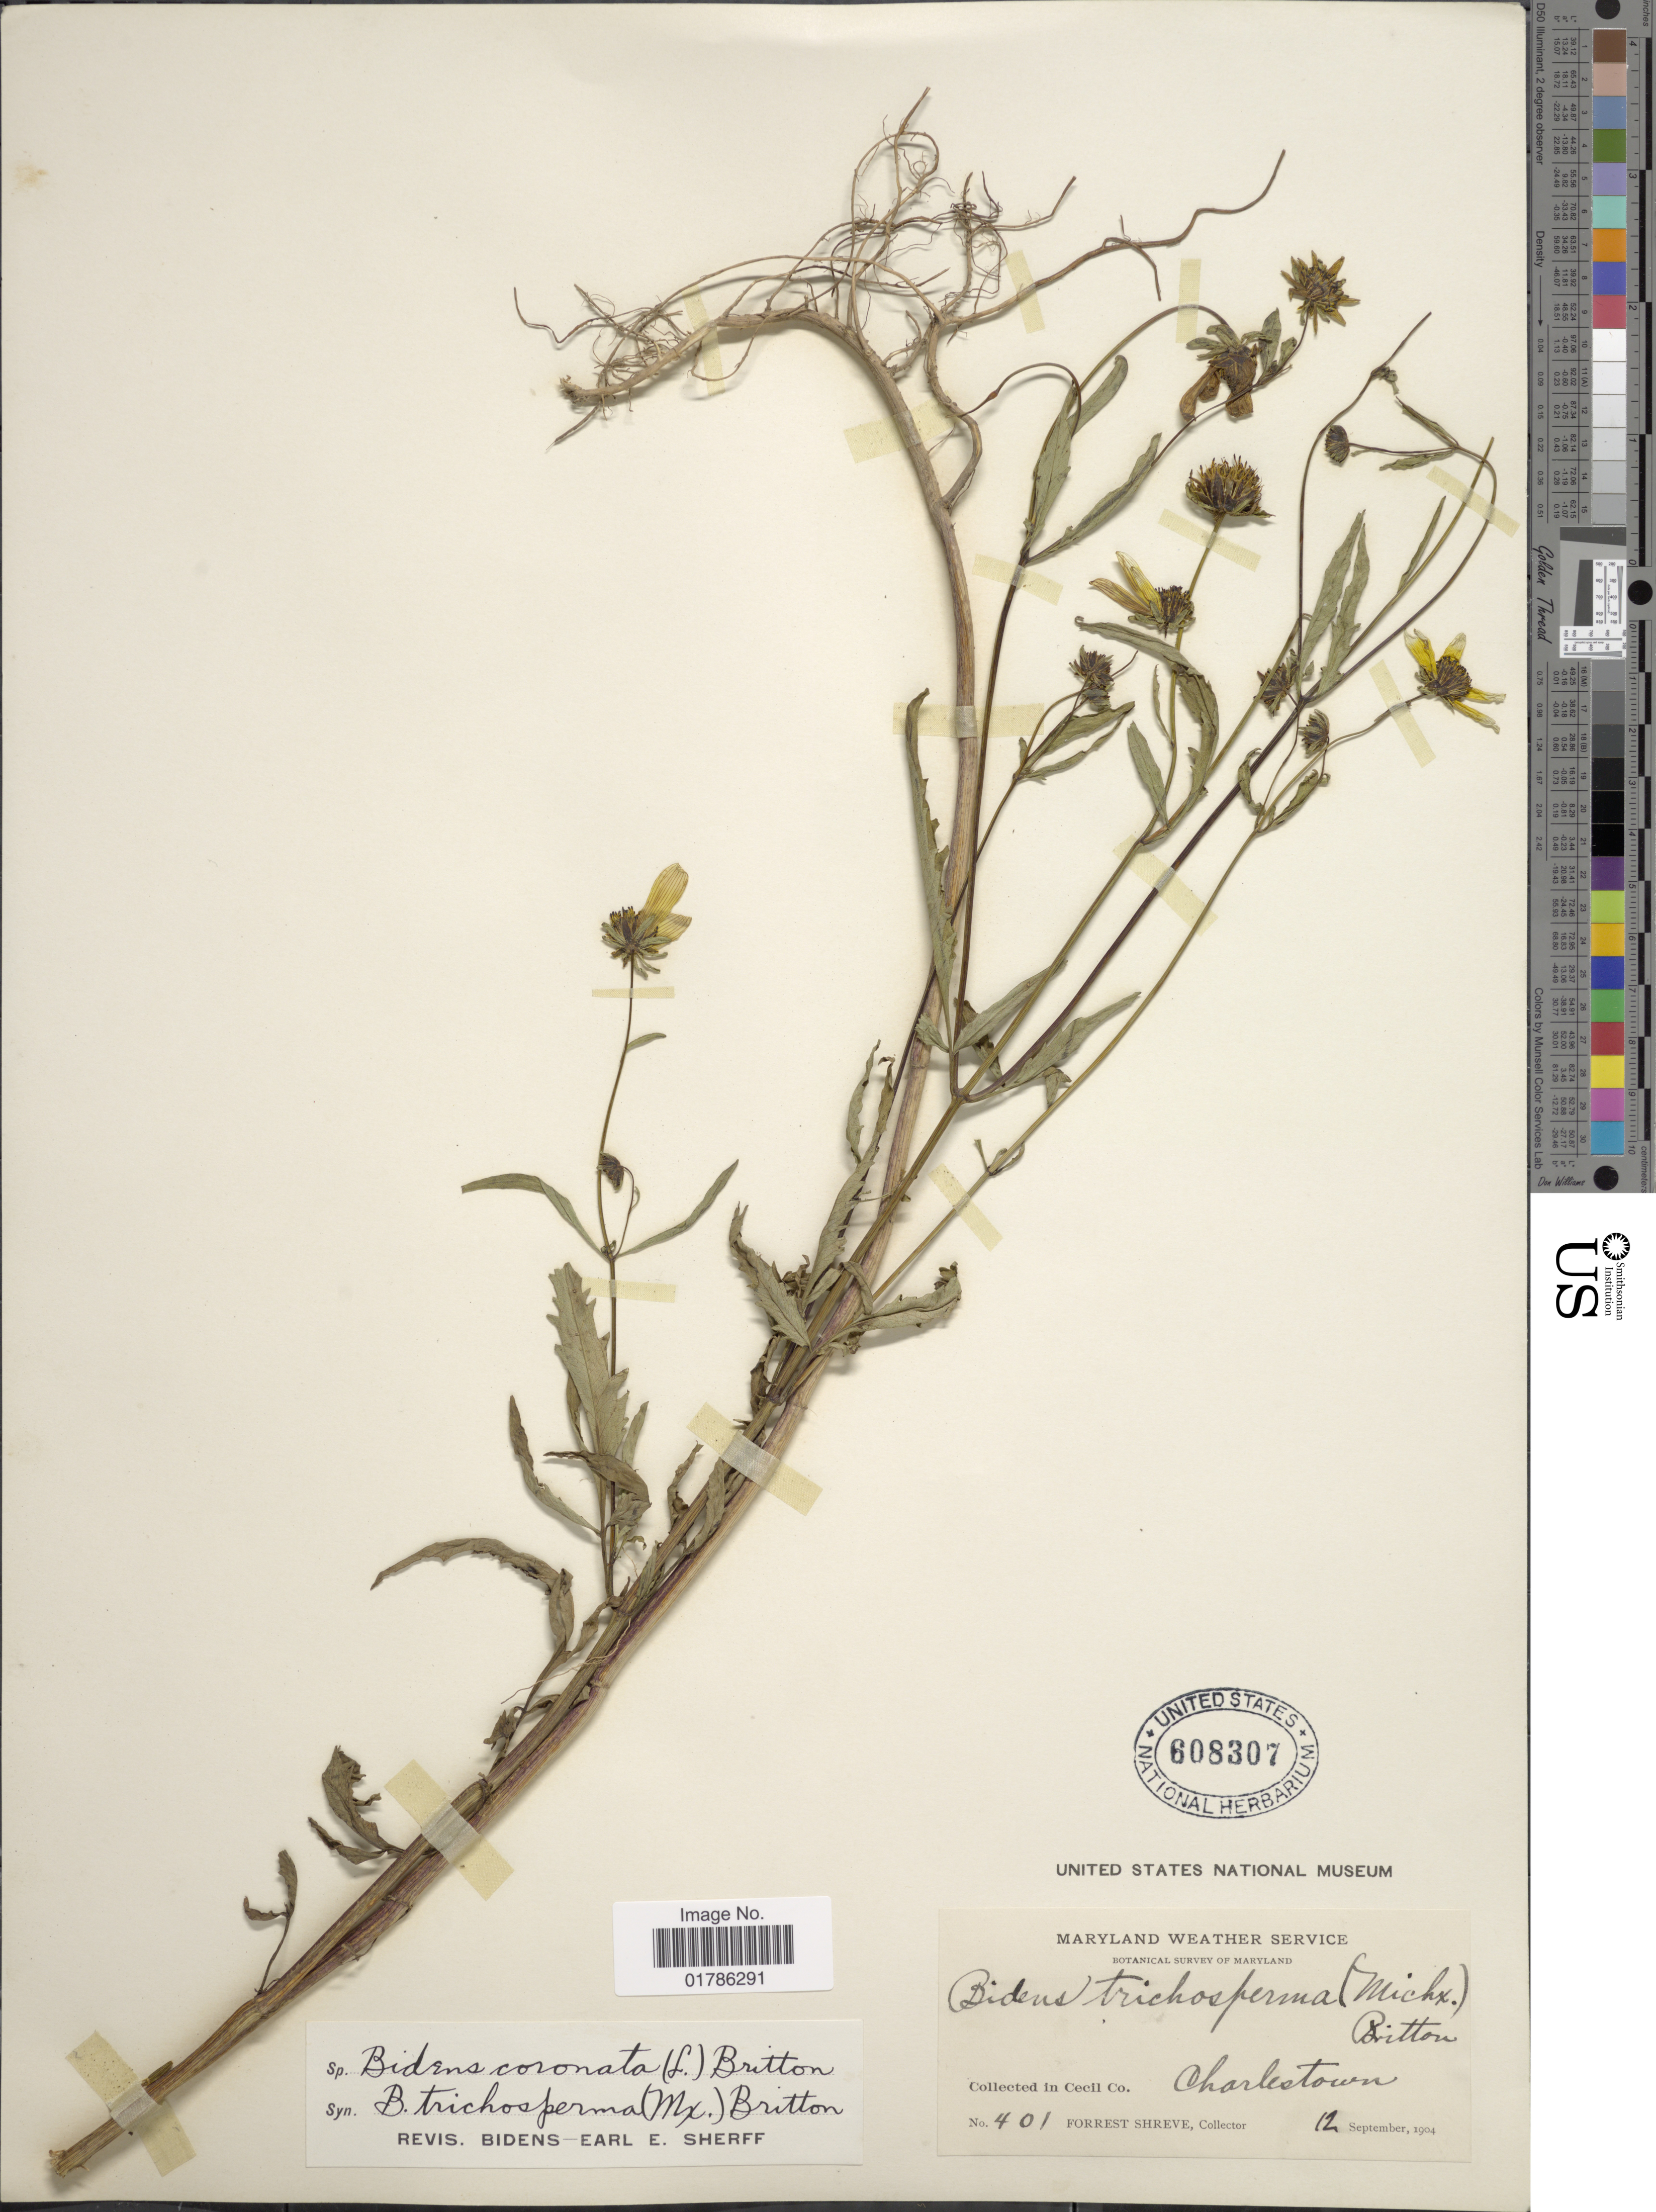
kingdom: Plantae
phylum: Tracheophyta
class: Magnoliopsida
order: Asterales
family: Asteraceae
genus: Bidens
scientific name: Bidens coronata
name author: (L.) Britton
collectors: F. Shreve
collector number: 401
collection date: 1904-09-12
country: United States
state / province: Maryland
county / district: Cecil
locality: Cecil Co., Charlestown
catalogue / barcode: US 608307